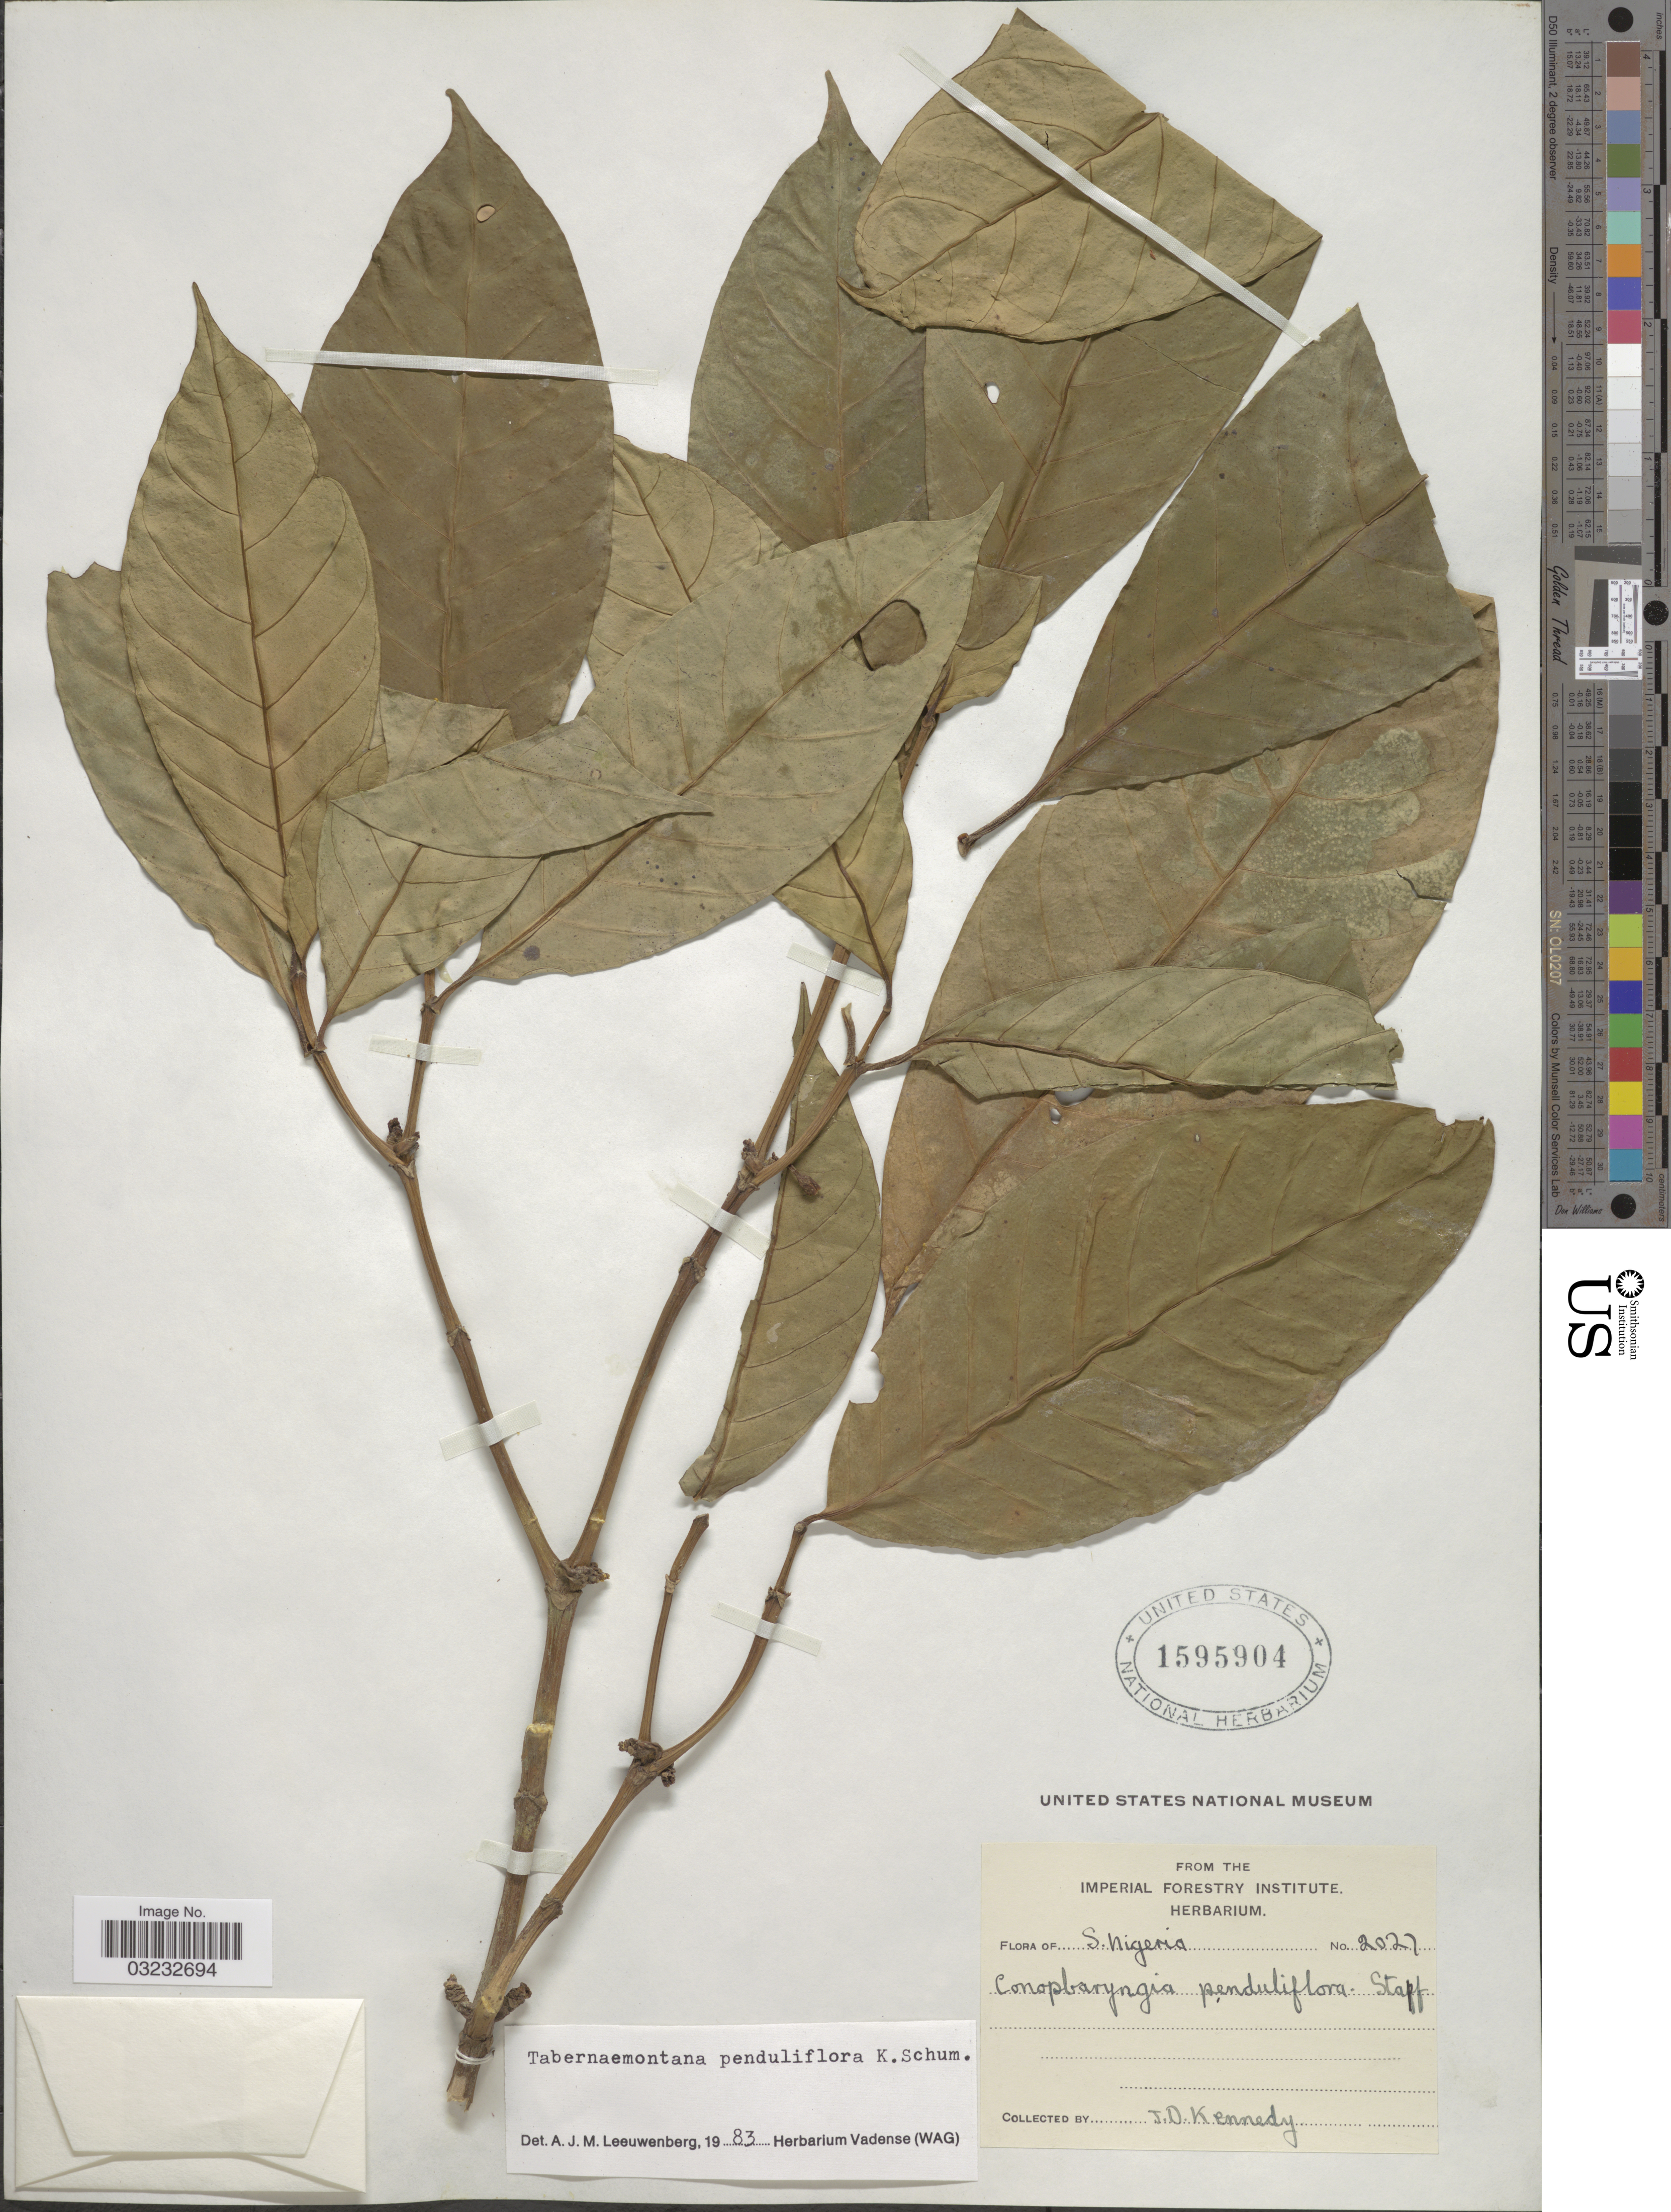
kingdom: Plantae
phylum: Tracheophyta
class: Magnoliopsida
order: Gentianales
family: Apocynaceae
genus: Tabernaemontana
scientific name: Tabernaemontana penduliflora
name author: K. Schum.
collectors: J. D. Kennedy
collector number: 2027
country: Nigeria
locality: S. Nigeria.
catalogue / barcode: US 1595904